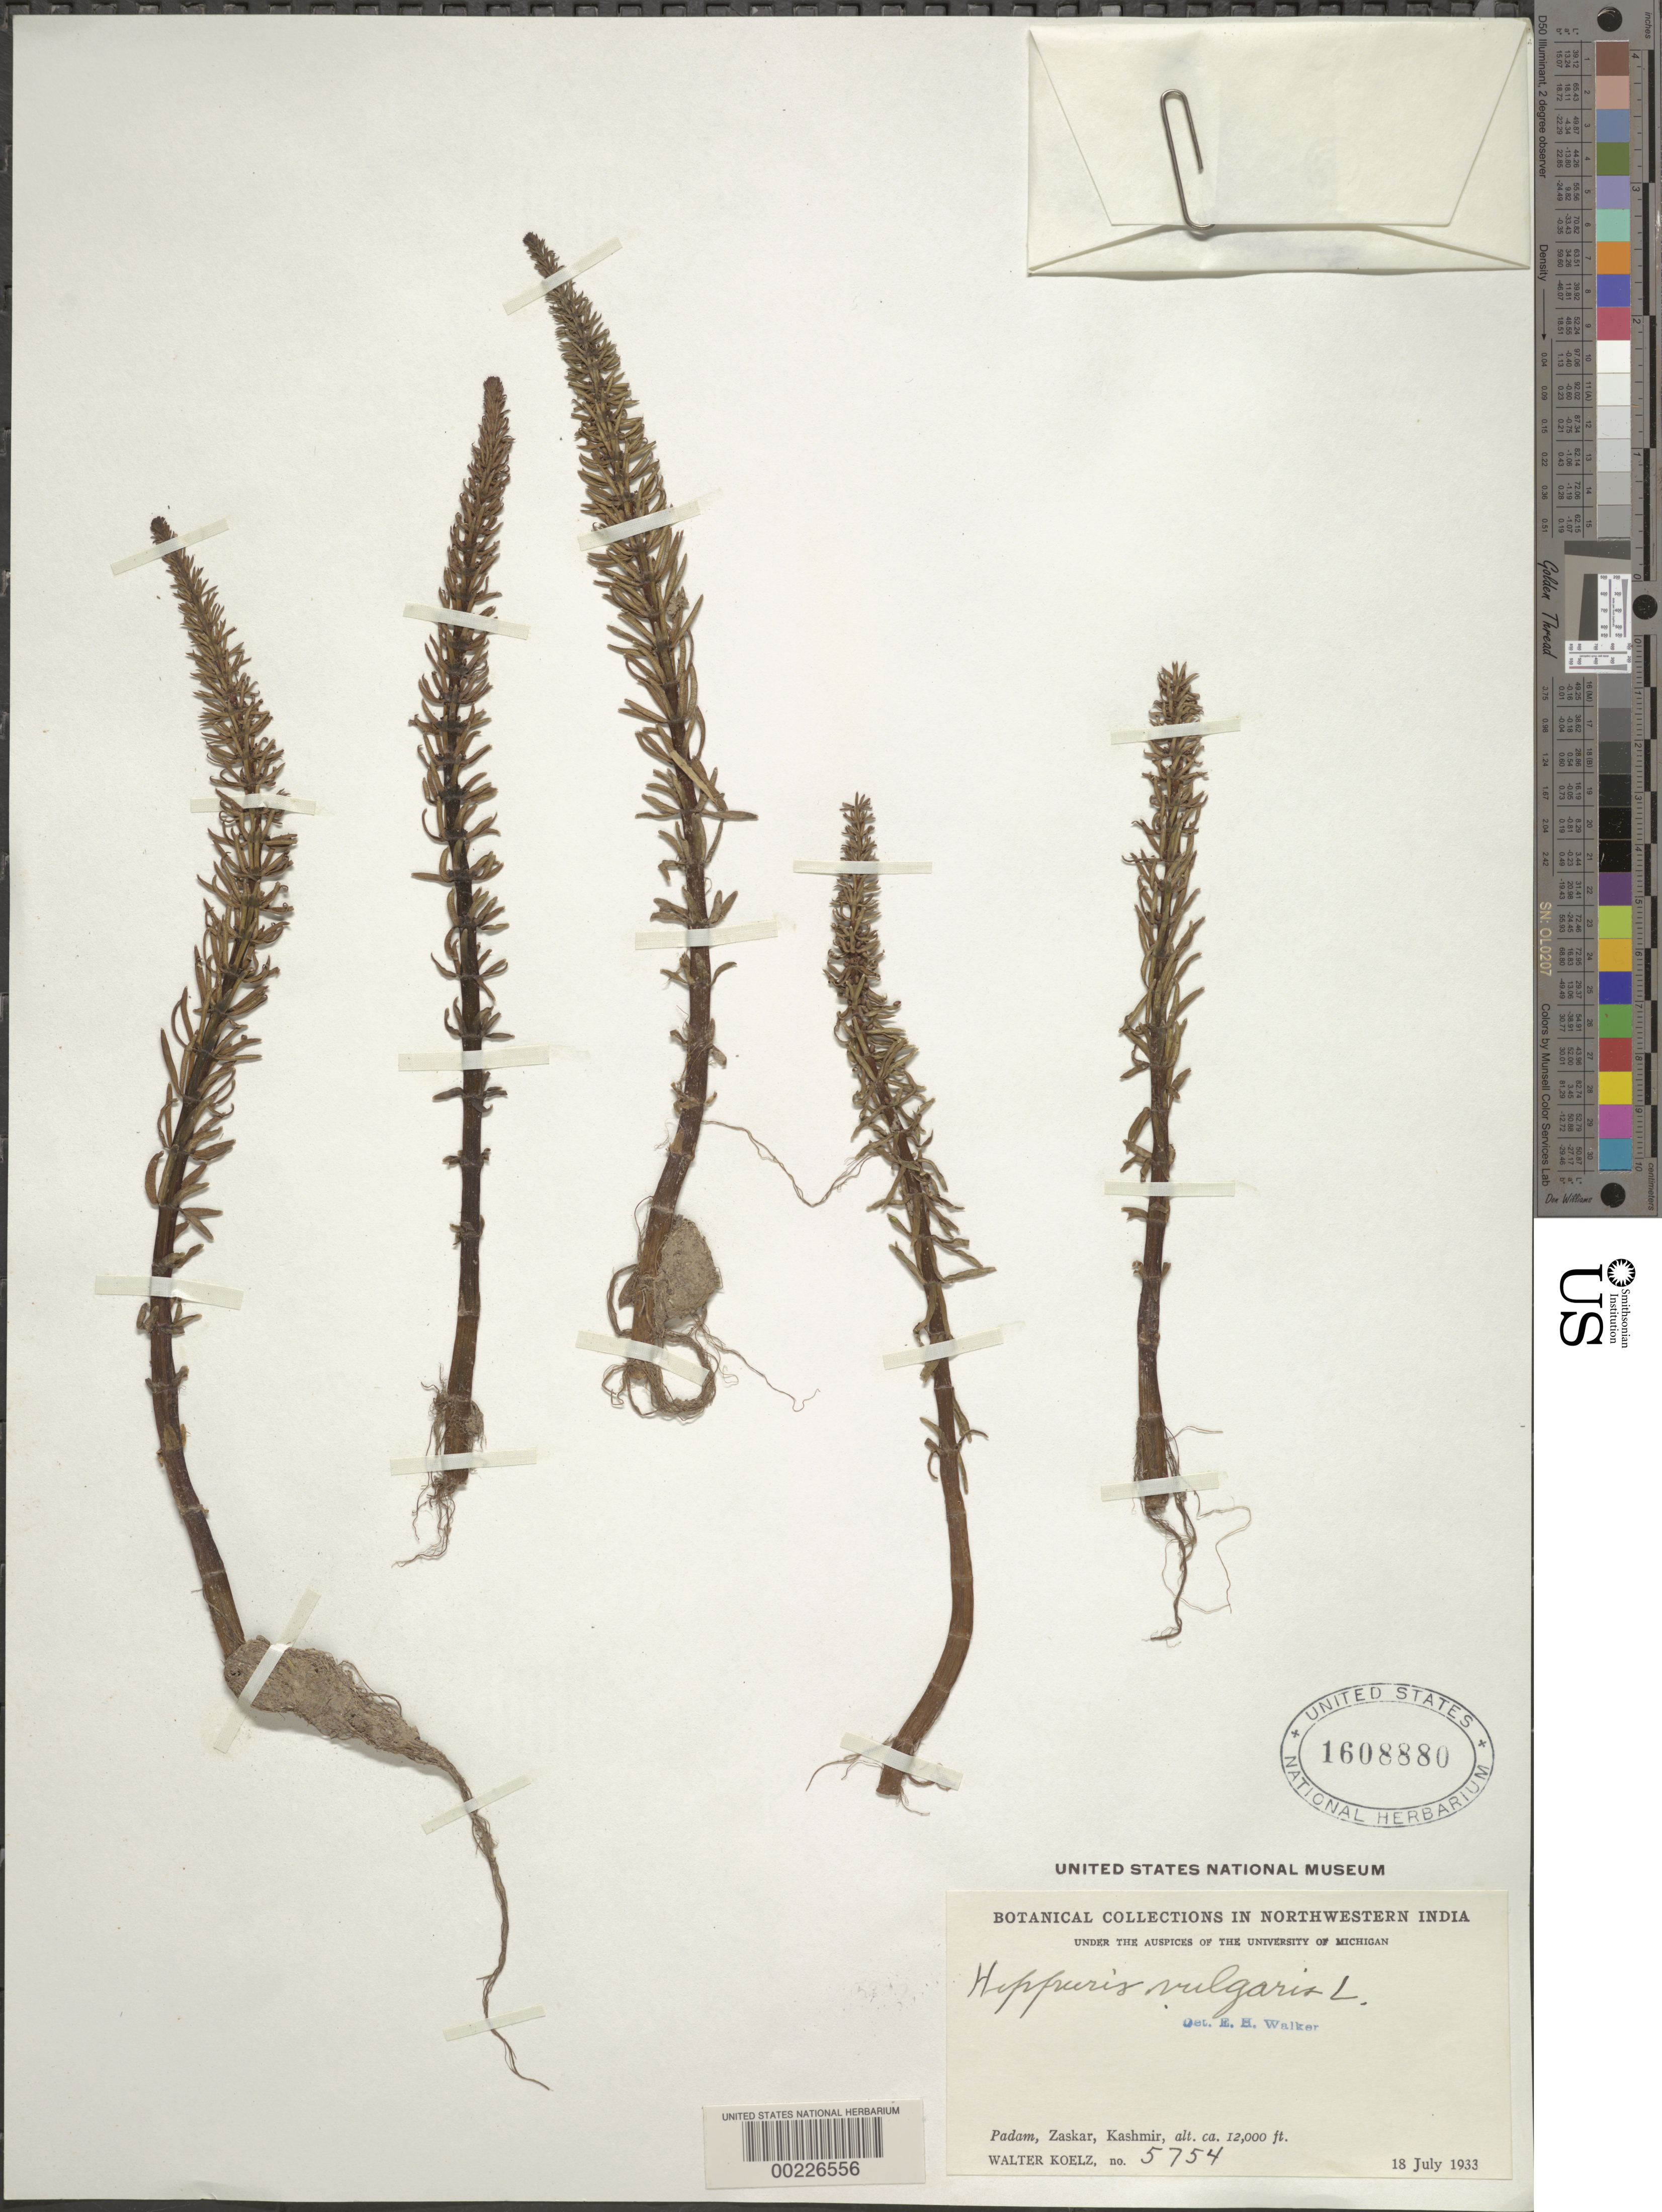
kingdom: Plantae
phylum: Tracheophyta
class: Magnoliopsida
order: Lamiales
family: Plantaginaceae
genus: Hippuris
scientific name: Hippuris vulgaris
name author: L.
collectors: W. N. Koelz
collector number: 5754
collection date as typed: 18 Jul 1933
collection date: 1933-07-18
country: India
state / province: Jammu And Kashmir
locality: Padam, zaskar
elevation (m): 3658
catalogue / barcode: US 1608880